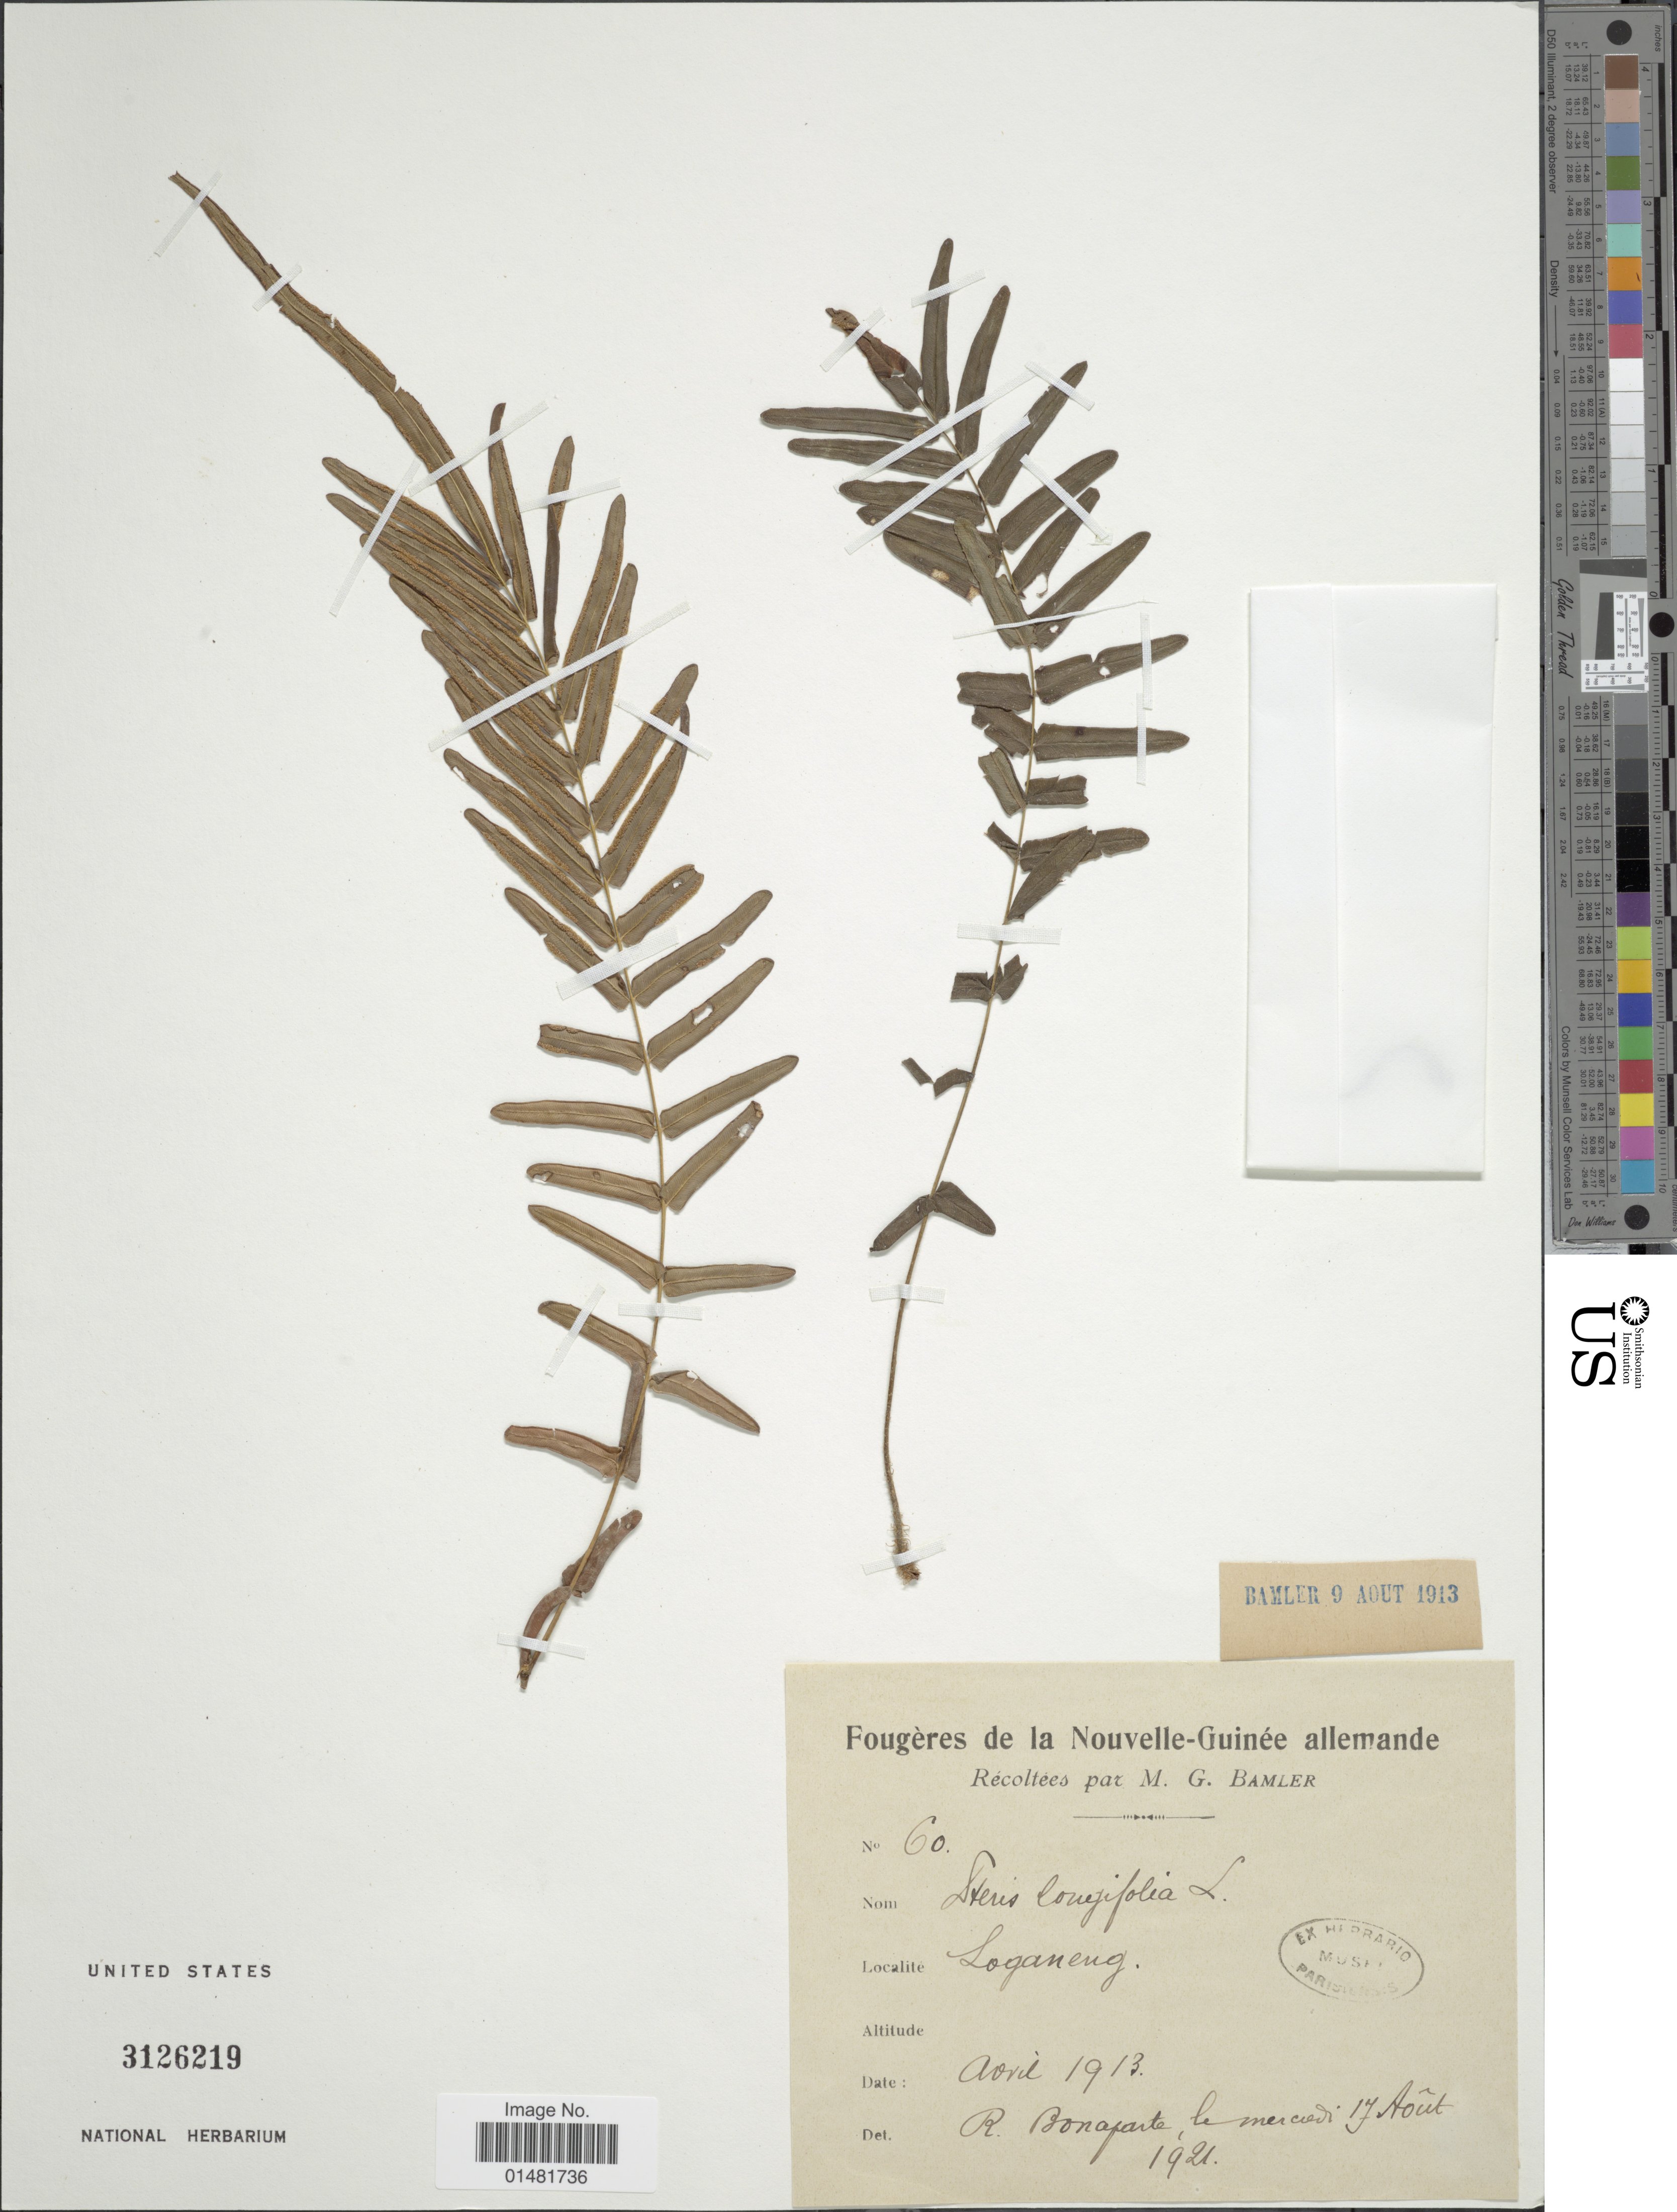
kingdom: Plantae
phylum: Tracheophyta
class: Polypodiopsida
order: Polypodiales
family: Pteridaceae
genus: Pteris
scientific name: Pteris longifolia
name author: L.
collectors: M. Bamler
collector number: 60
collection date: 1913-04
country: Indonesia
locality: Nouvelle-Guineé allemande, Loganeng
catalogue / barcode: US 3126219